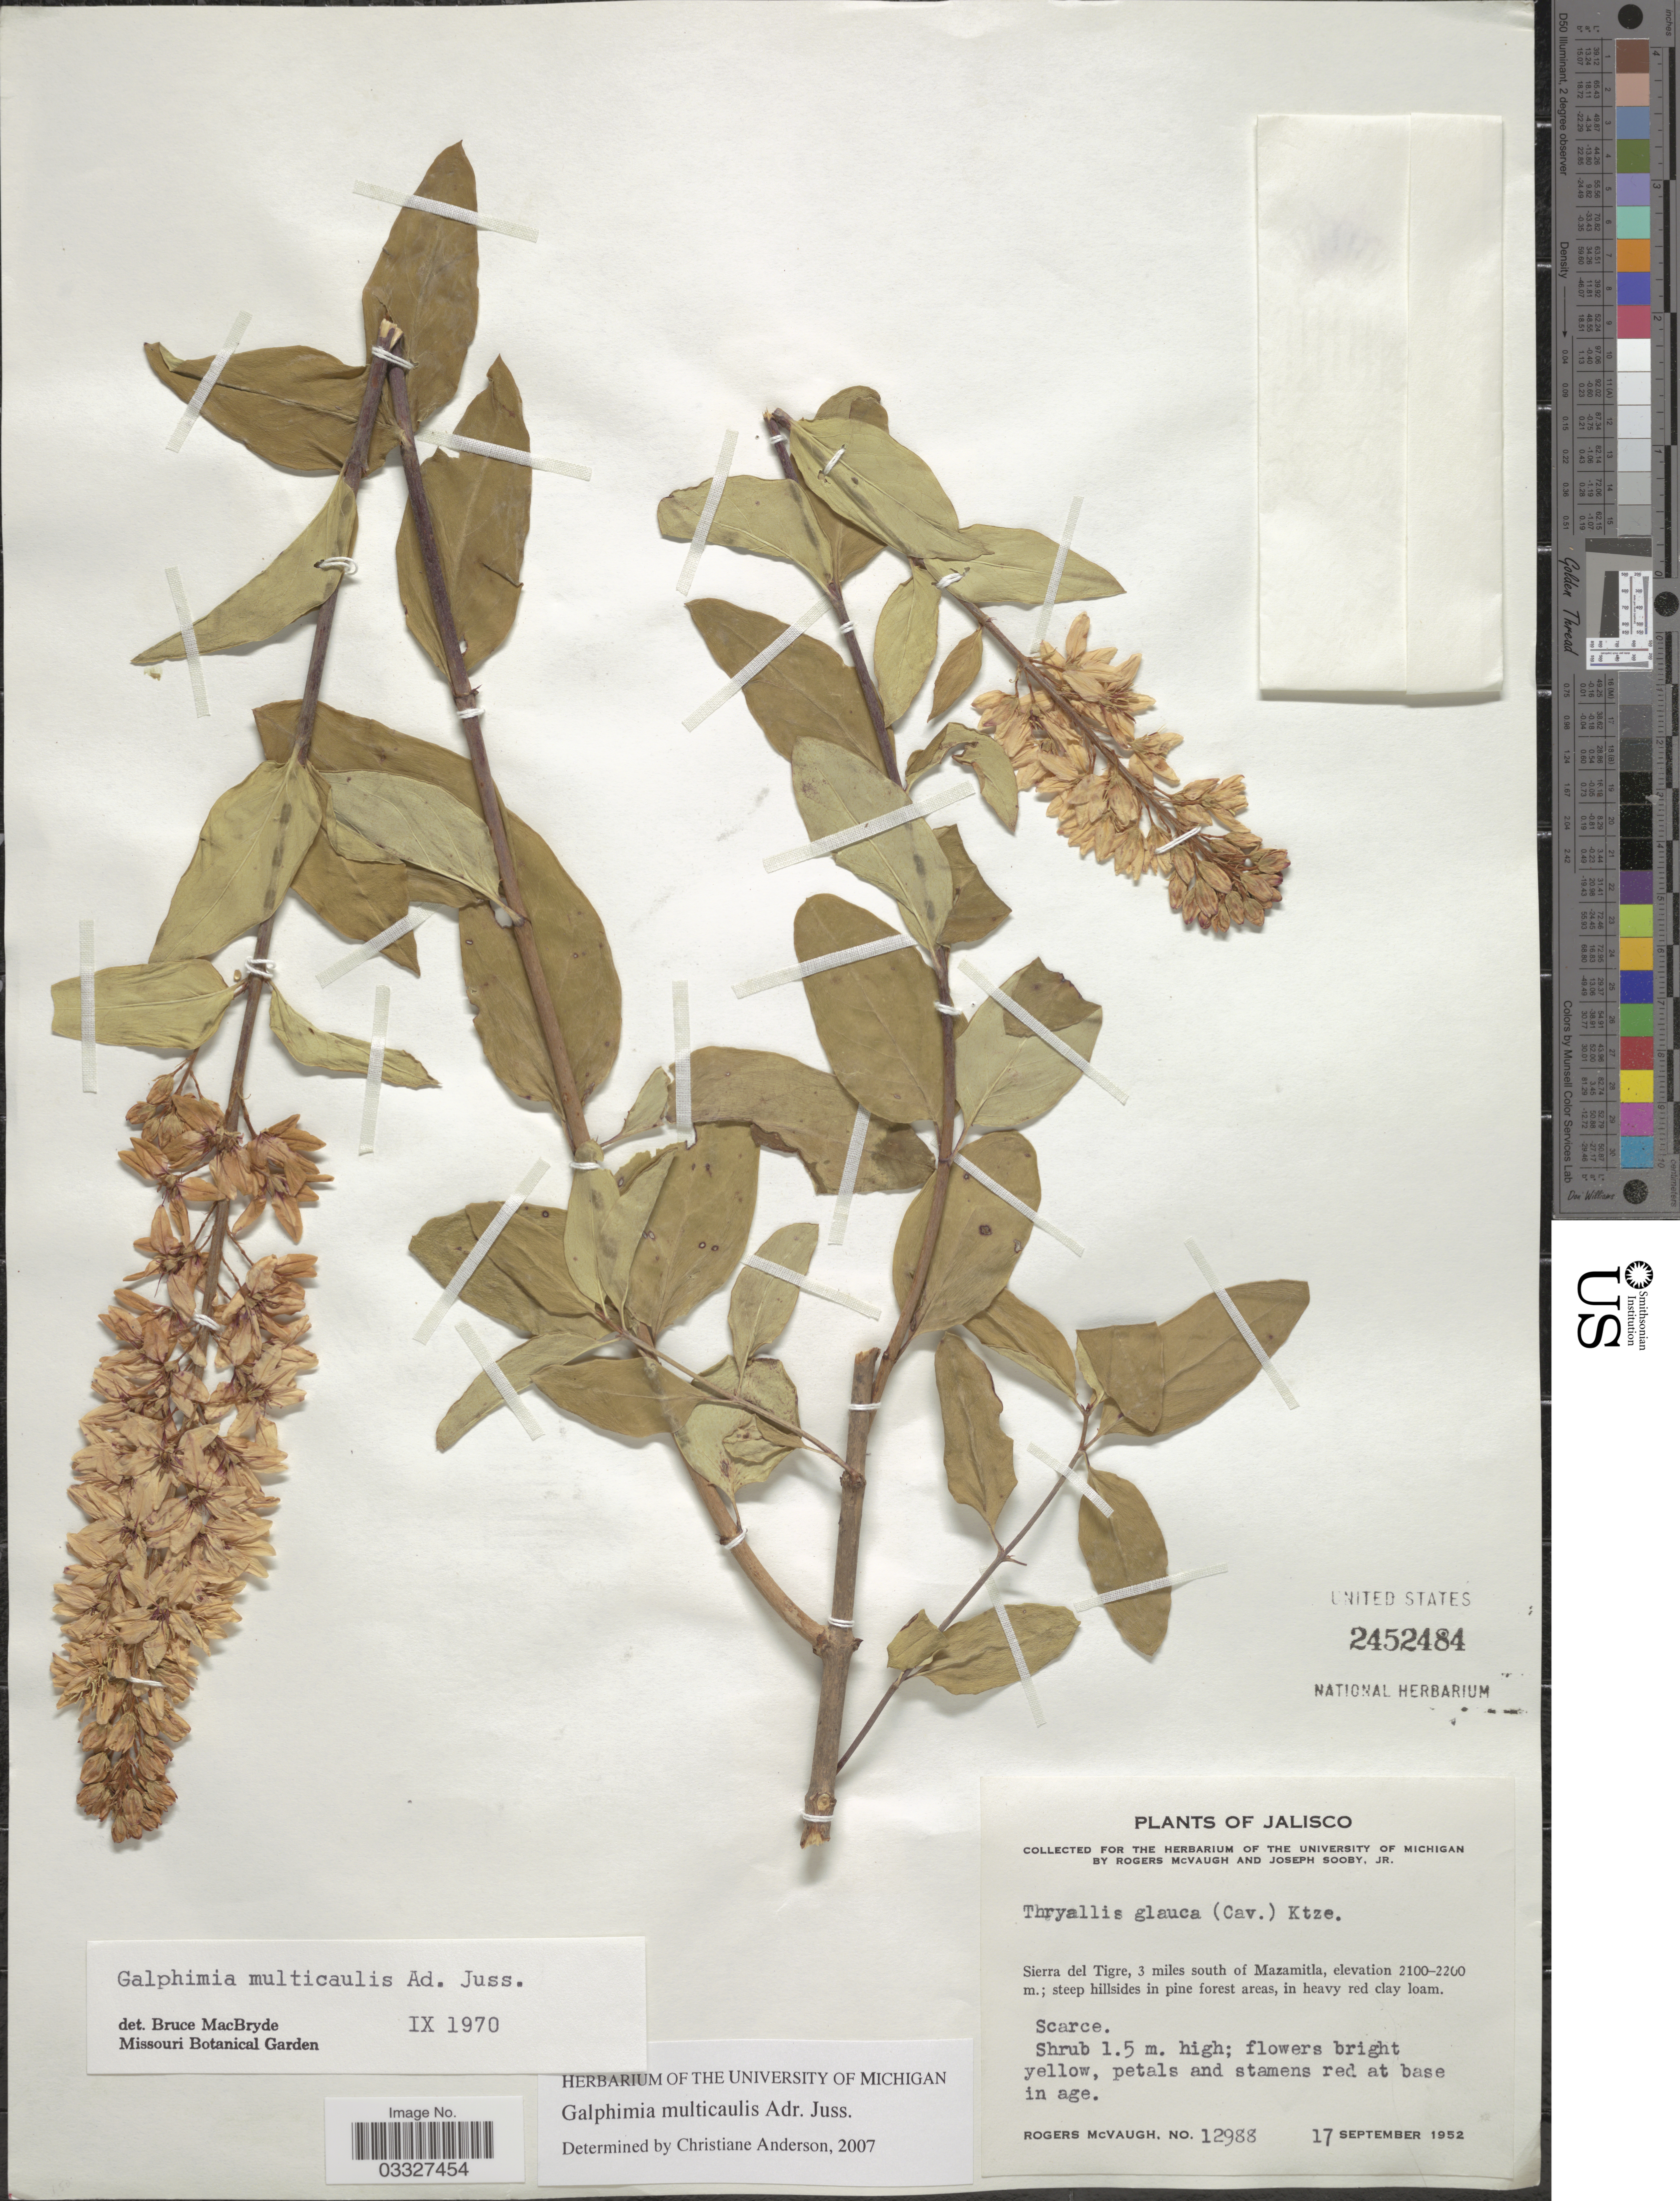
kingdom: Plantae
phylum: Tracheophyta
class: Magnoliopsida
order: Malpighiales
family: Malpighiaceae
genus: Galphimia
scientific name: Galphimia multicaulis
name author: A. Juss.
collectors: R. McVaugh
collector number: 12988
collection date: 1952-09-17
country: Mexico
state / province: Jalisco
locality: Sierra del Tigre, 3 miles south of Mazamitla.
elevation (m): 2100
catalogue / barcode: US 2452484